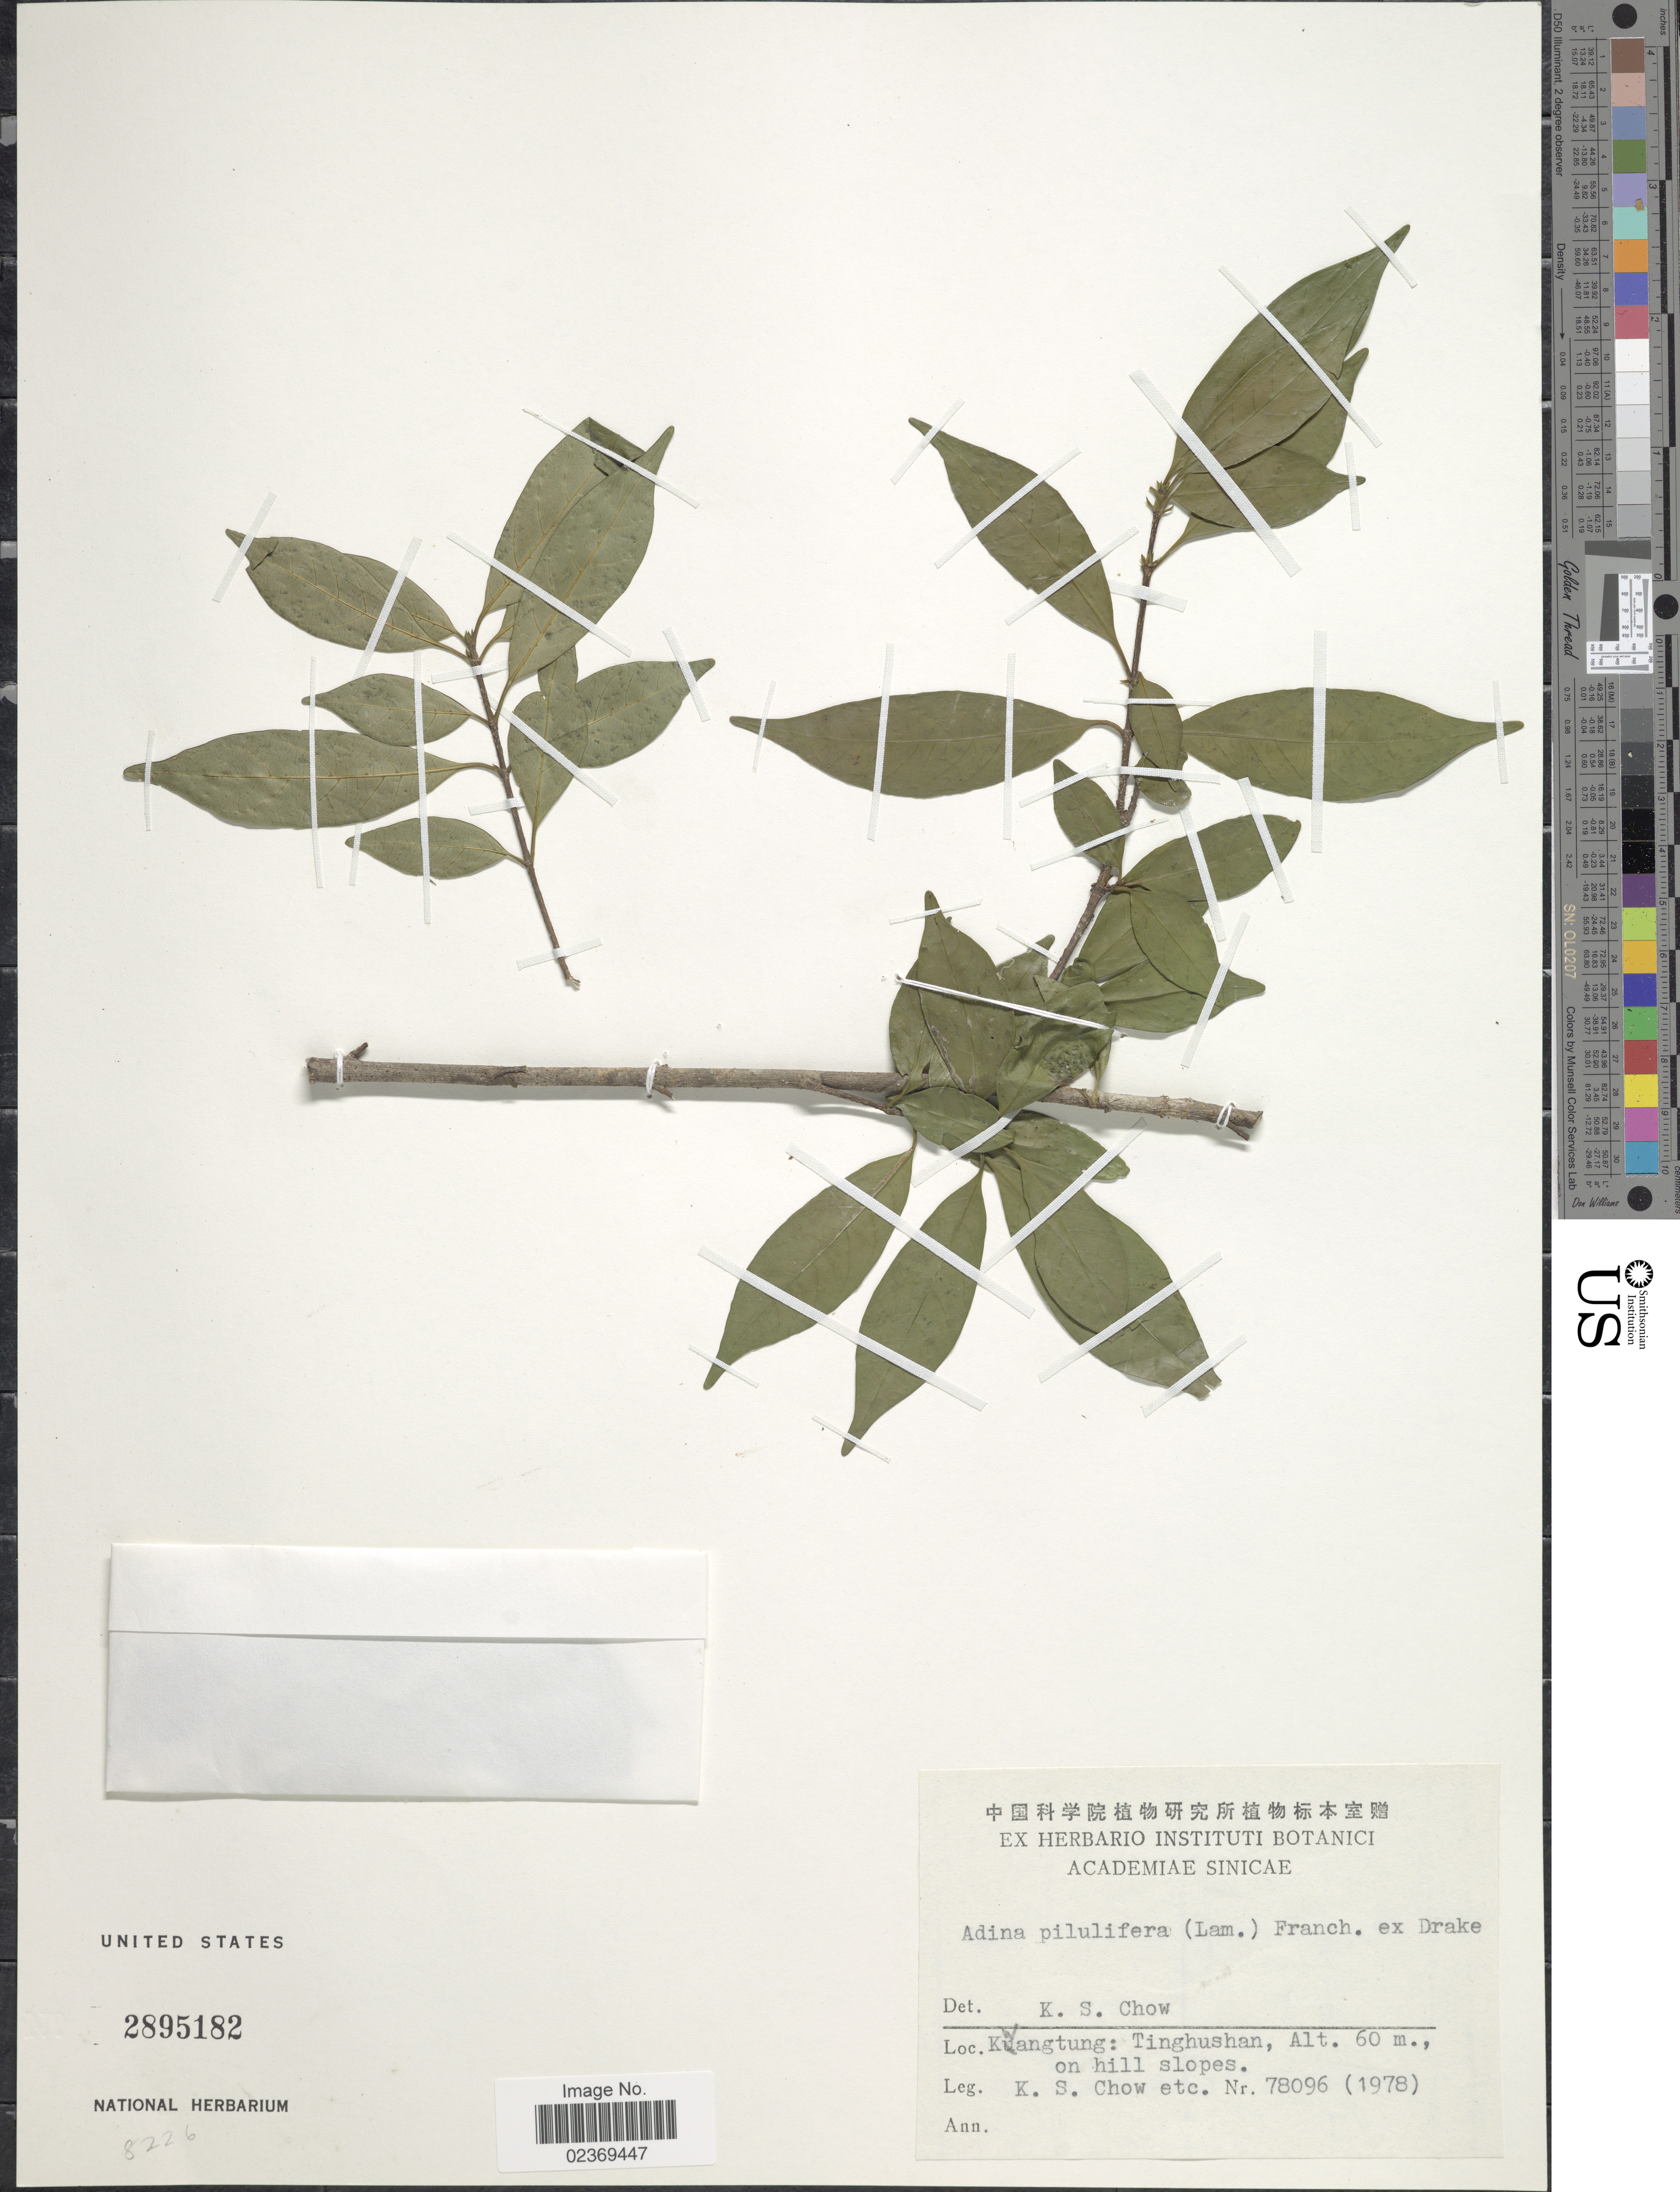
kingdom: Plantae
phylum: Tracheophyta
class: Magnoliopsida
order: Gentianales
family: Rubiaceae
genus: Adina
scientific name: Adina pilulifera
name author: (Lam.) Franch. & Drake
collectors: K. S. Chow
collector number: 78096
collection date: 1978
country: China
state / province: Guangdong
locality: Tinghushan, on hill slopes, Kwangtung.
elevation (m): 60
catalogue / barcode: US 2895182